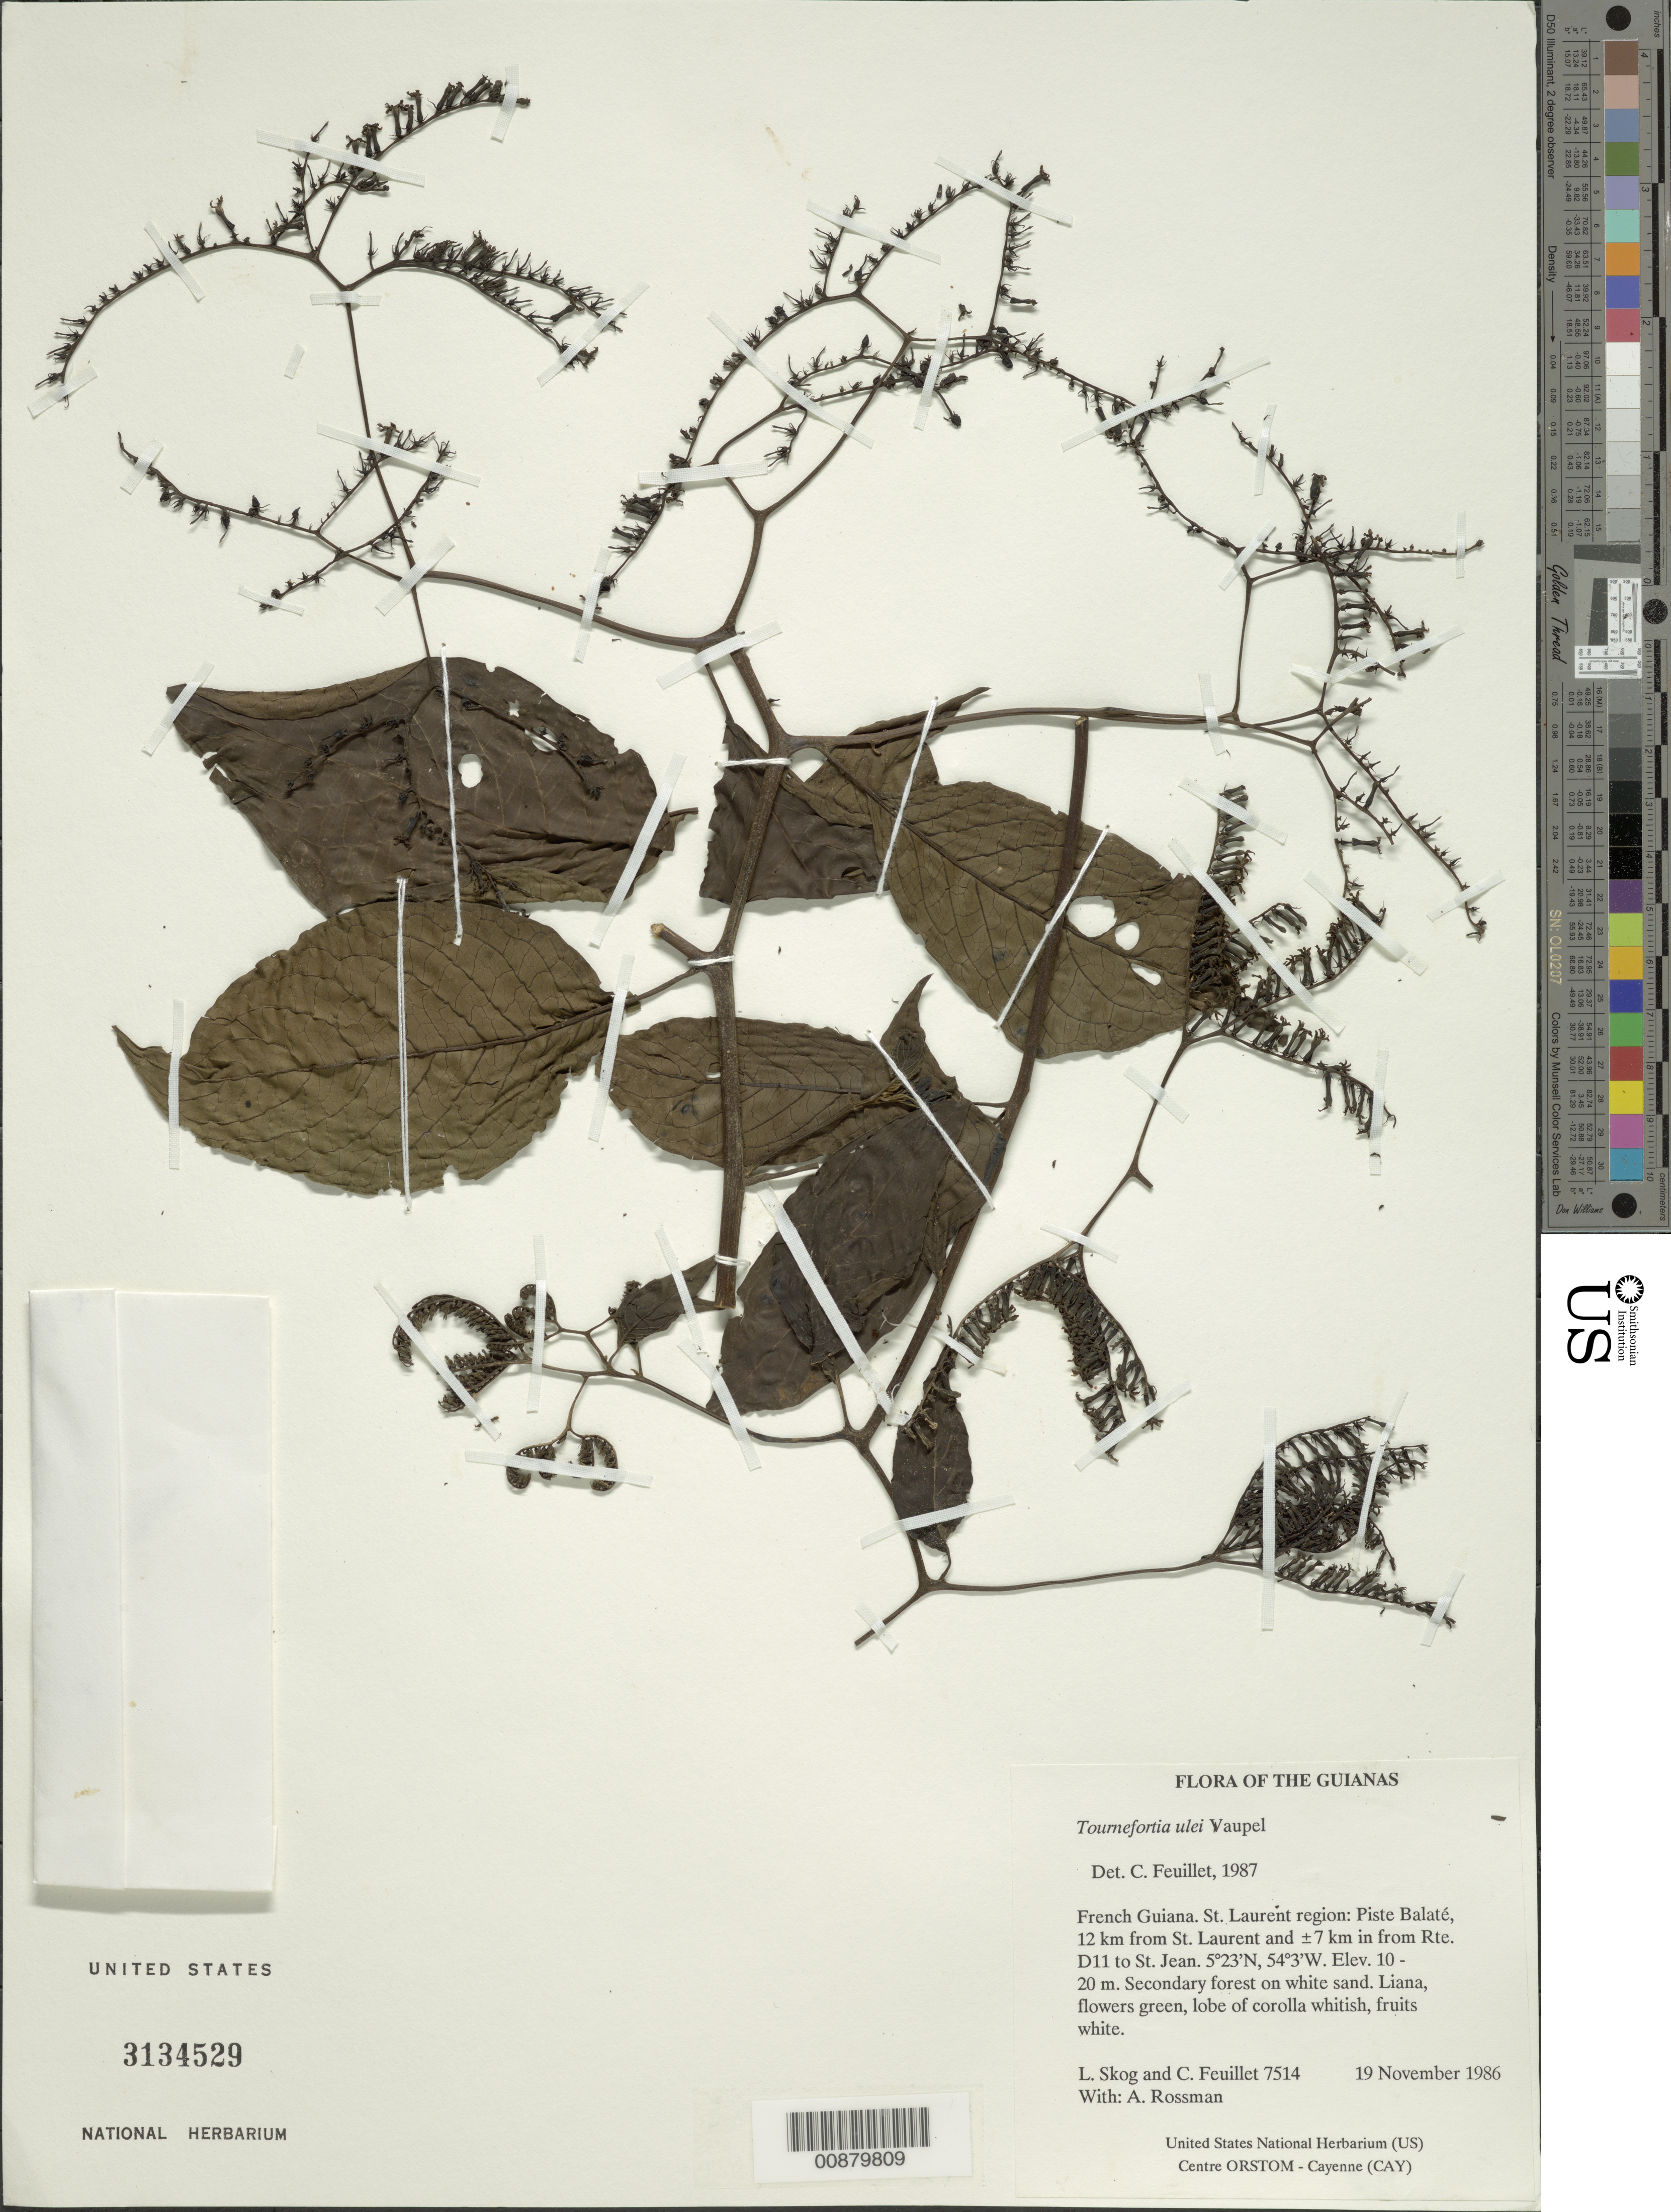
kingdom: Plantae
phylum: Tracheophyta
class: Magnoliopsida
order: Boraginales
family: Heliotropiaceae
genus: Tournefortia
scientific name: Tournefortia ulei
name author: Vaupel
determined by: Feuillet, C.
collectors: L. E. Skog, C. Feuillet & A. Rossman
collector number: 7514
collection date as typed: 19 November 1986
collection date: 1986-11-19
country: French Guiana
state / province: Saint-Laurent-du-Maroni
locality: Piste Balaté, 12 km from St. Laurent and ±7 km in from Rte. D11 to St. Jean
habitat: Secondary forest on white sand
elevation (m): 10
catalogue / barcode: US 3134529